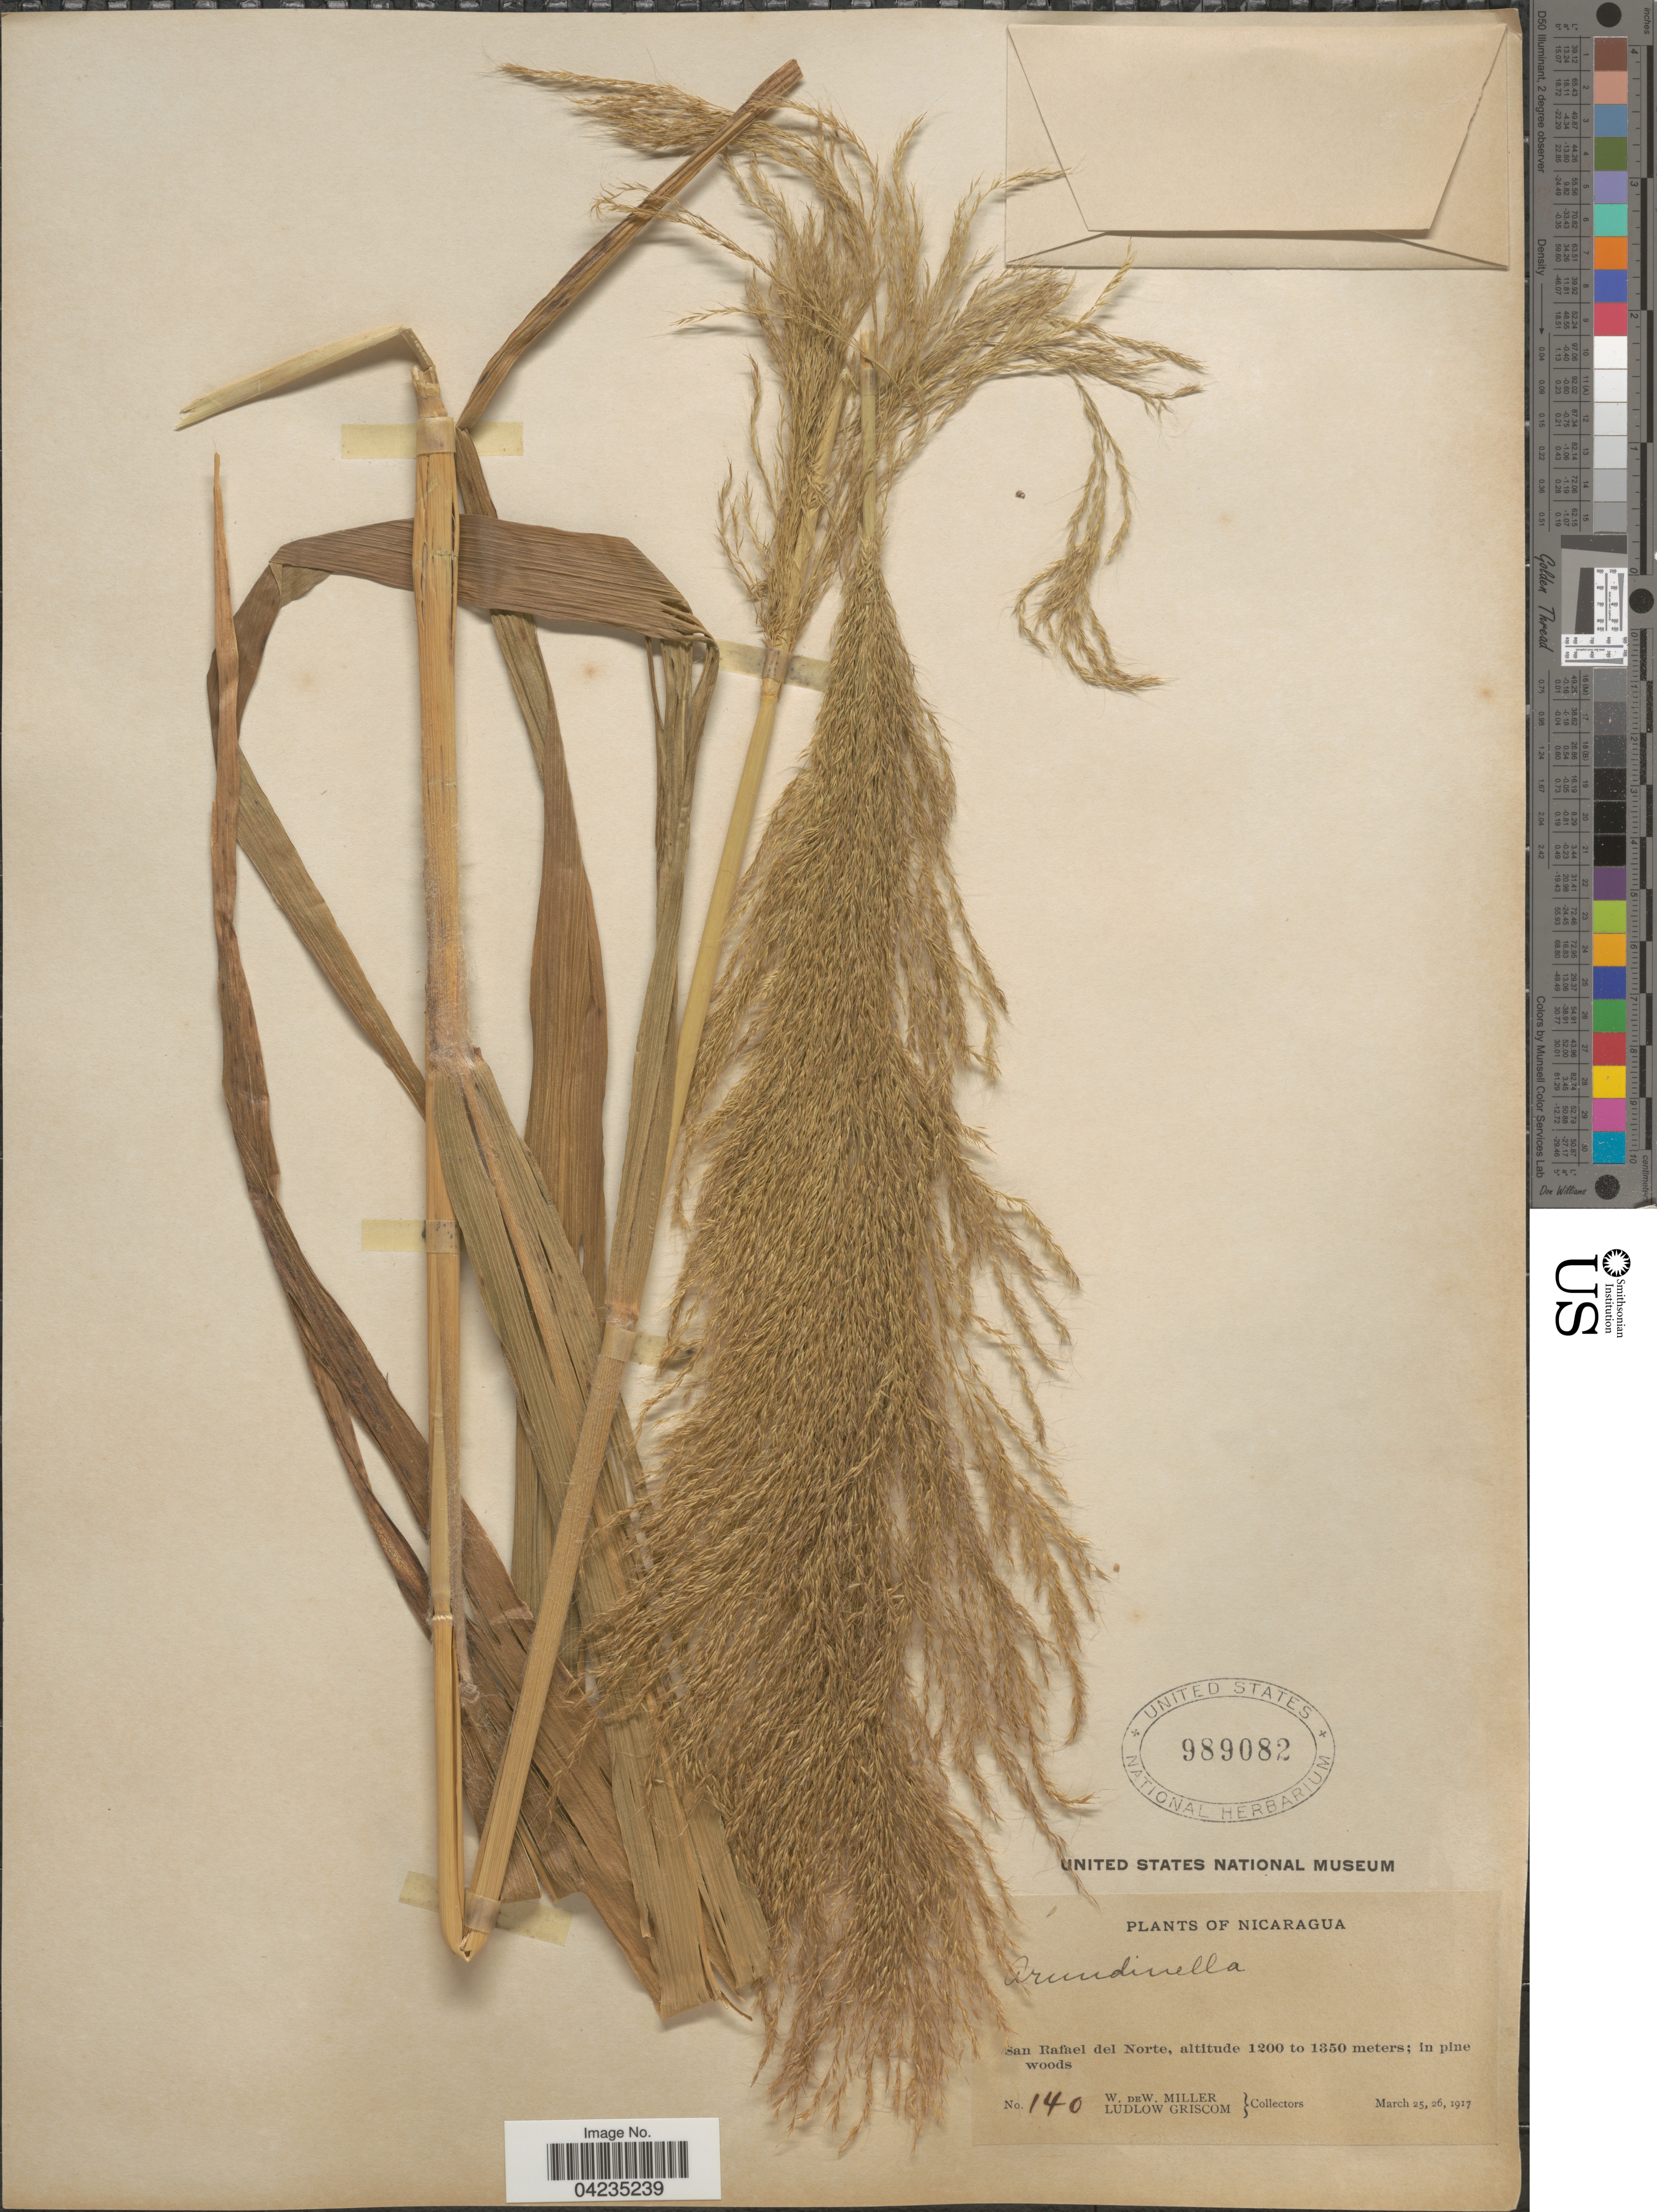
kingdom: Plantae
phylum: Tracheophyta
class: Liliopsida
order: Poales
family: Poaceae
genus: Arundinella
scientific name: Arundinella deppeana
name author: Nees ex Steud.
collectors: W. Miller & L. Griscom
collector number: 140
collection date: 1917-03-25/1917-03-26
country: Nicaragua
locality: San Rafael del Norte.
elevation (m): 1200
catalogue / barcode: US 989082